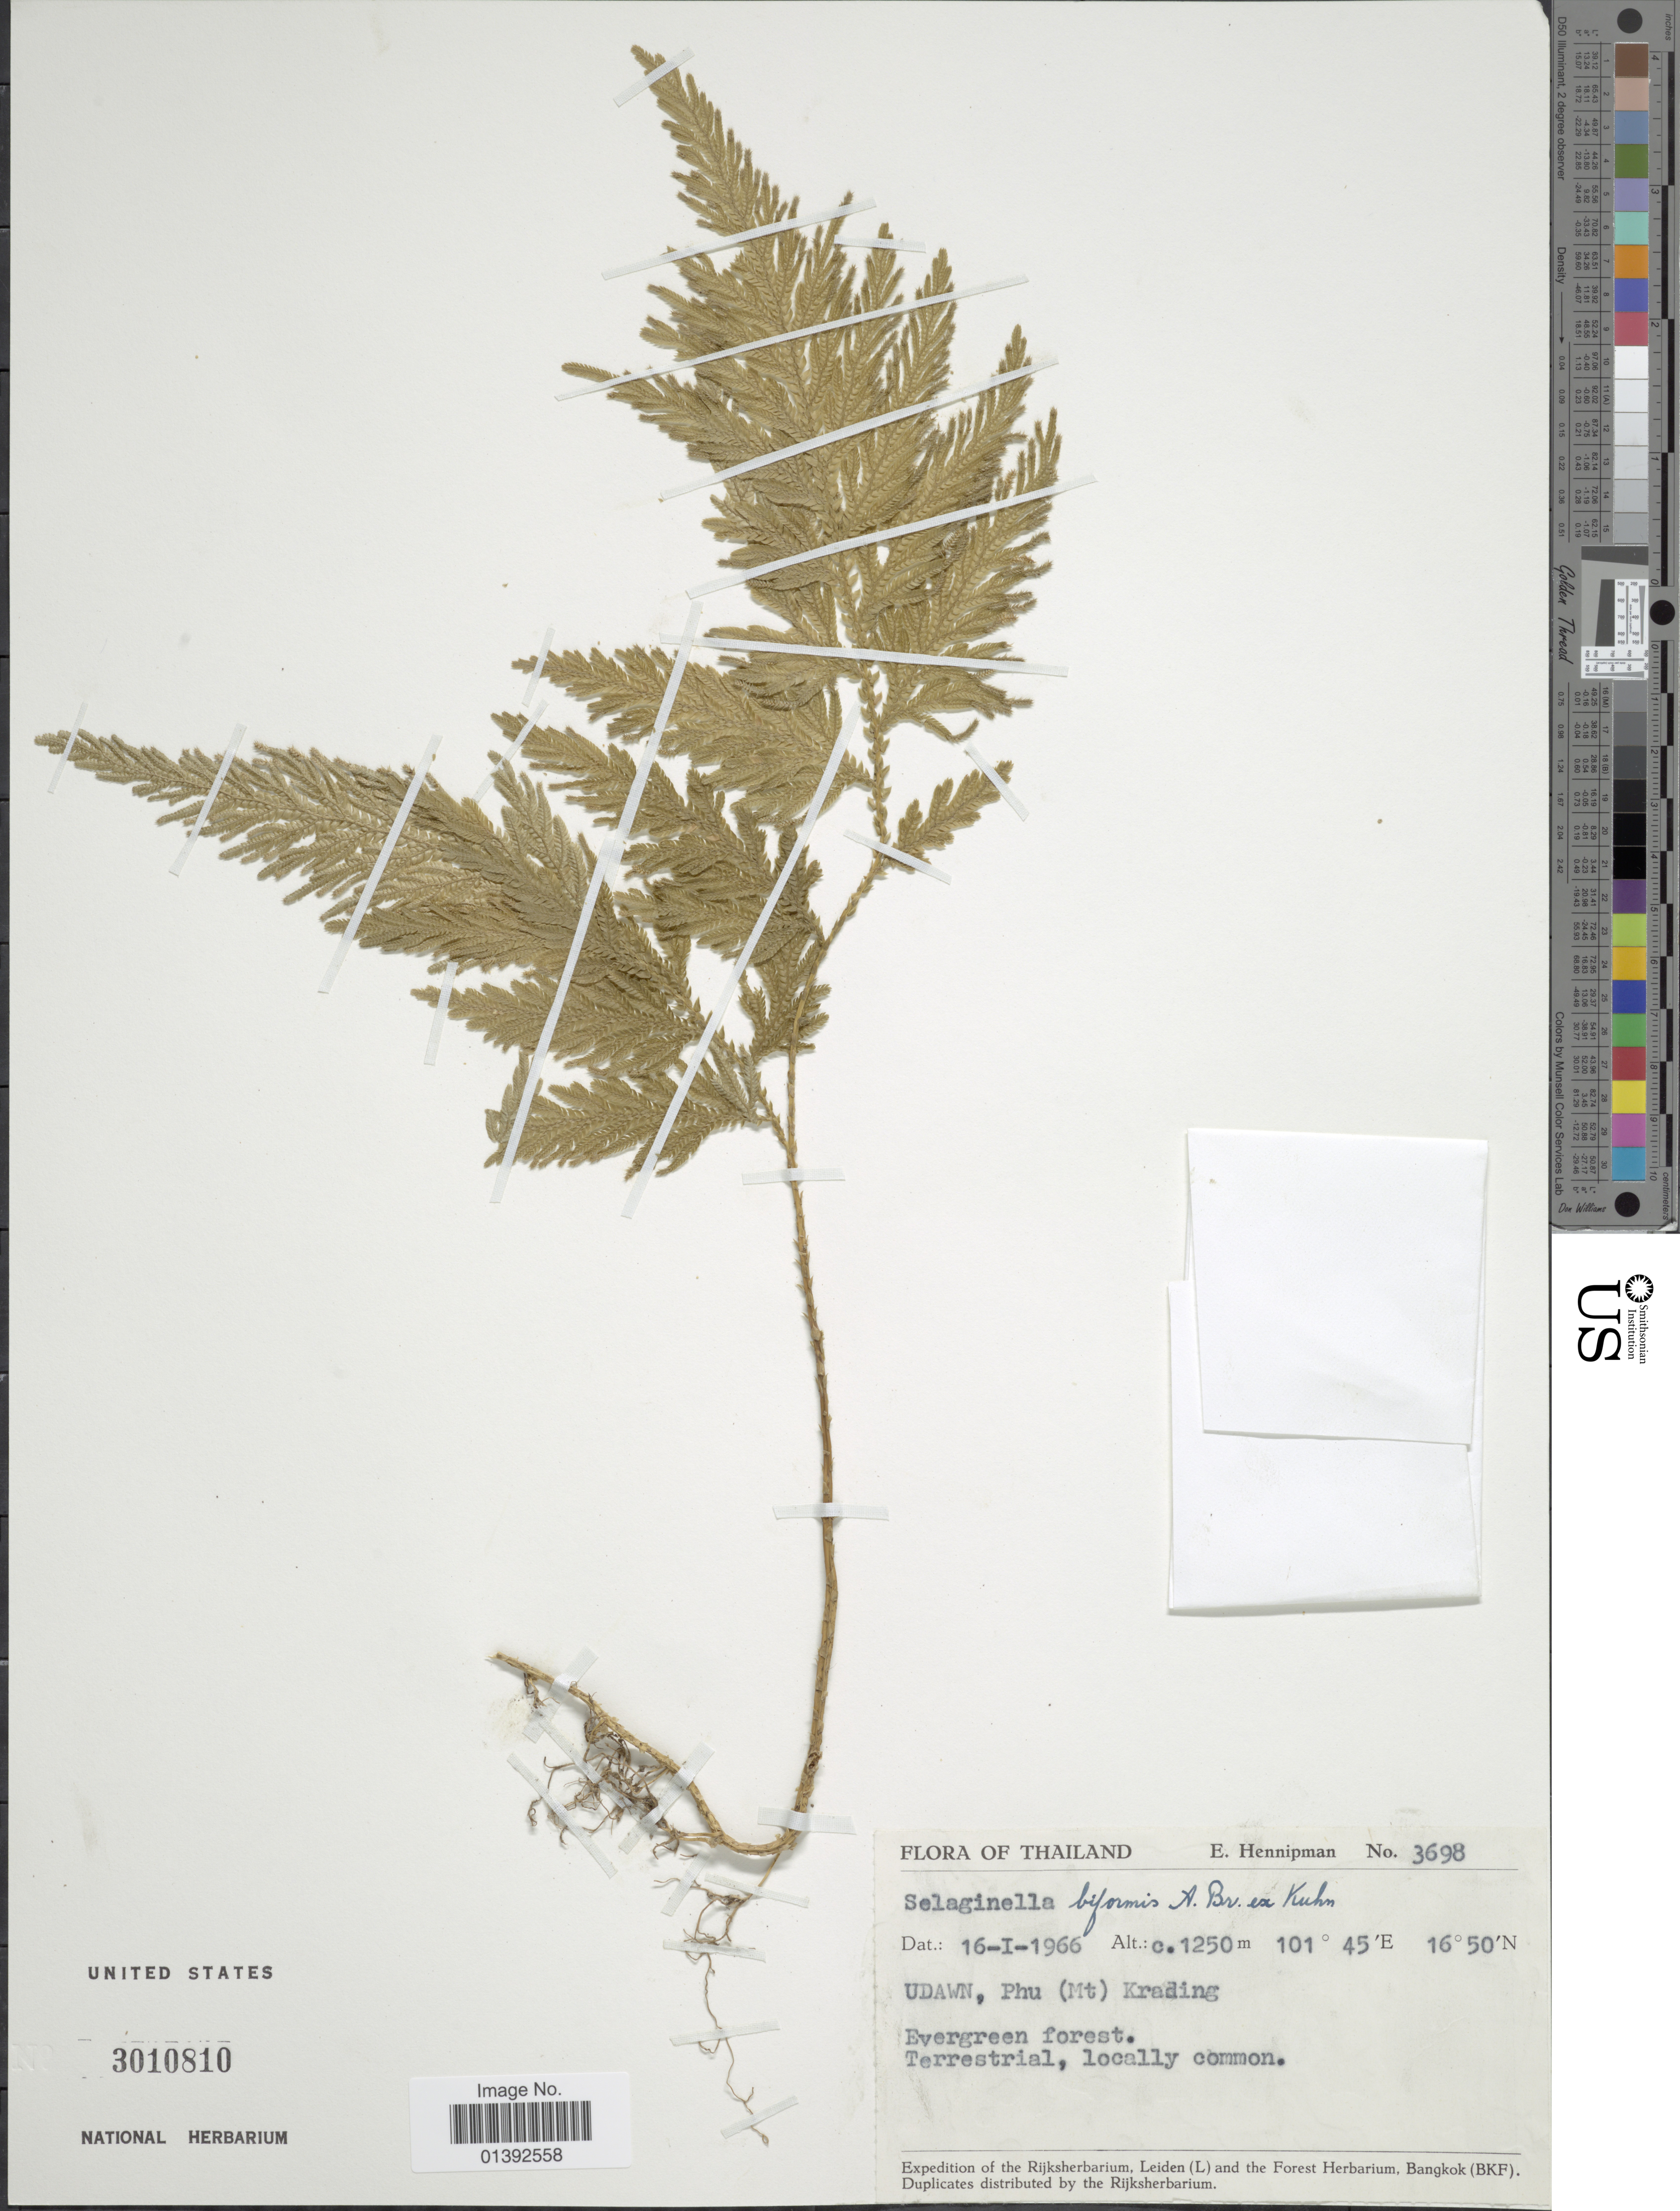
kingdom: Plantae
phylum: Tracheophyta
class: Lycopodiopsida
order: Selaginellales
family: Selaginellaceae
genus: Selaginella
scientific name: Selaginella biformis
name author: A. Braun ex Kuhn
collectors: E. Hennipman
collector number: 3698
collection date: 1966-01-16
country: Thailand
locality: Udawn, Phu (Mt) Krading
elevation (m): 1250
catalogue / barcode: US 3010810